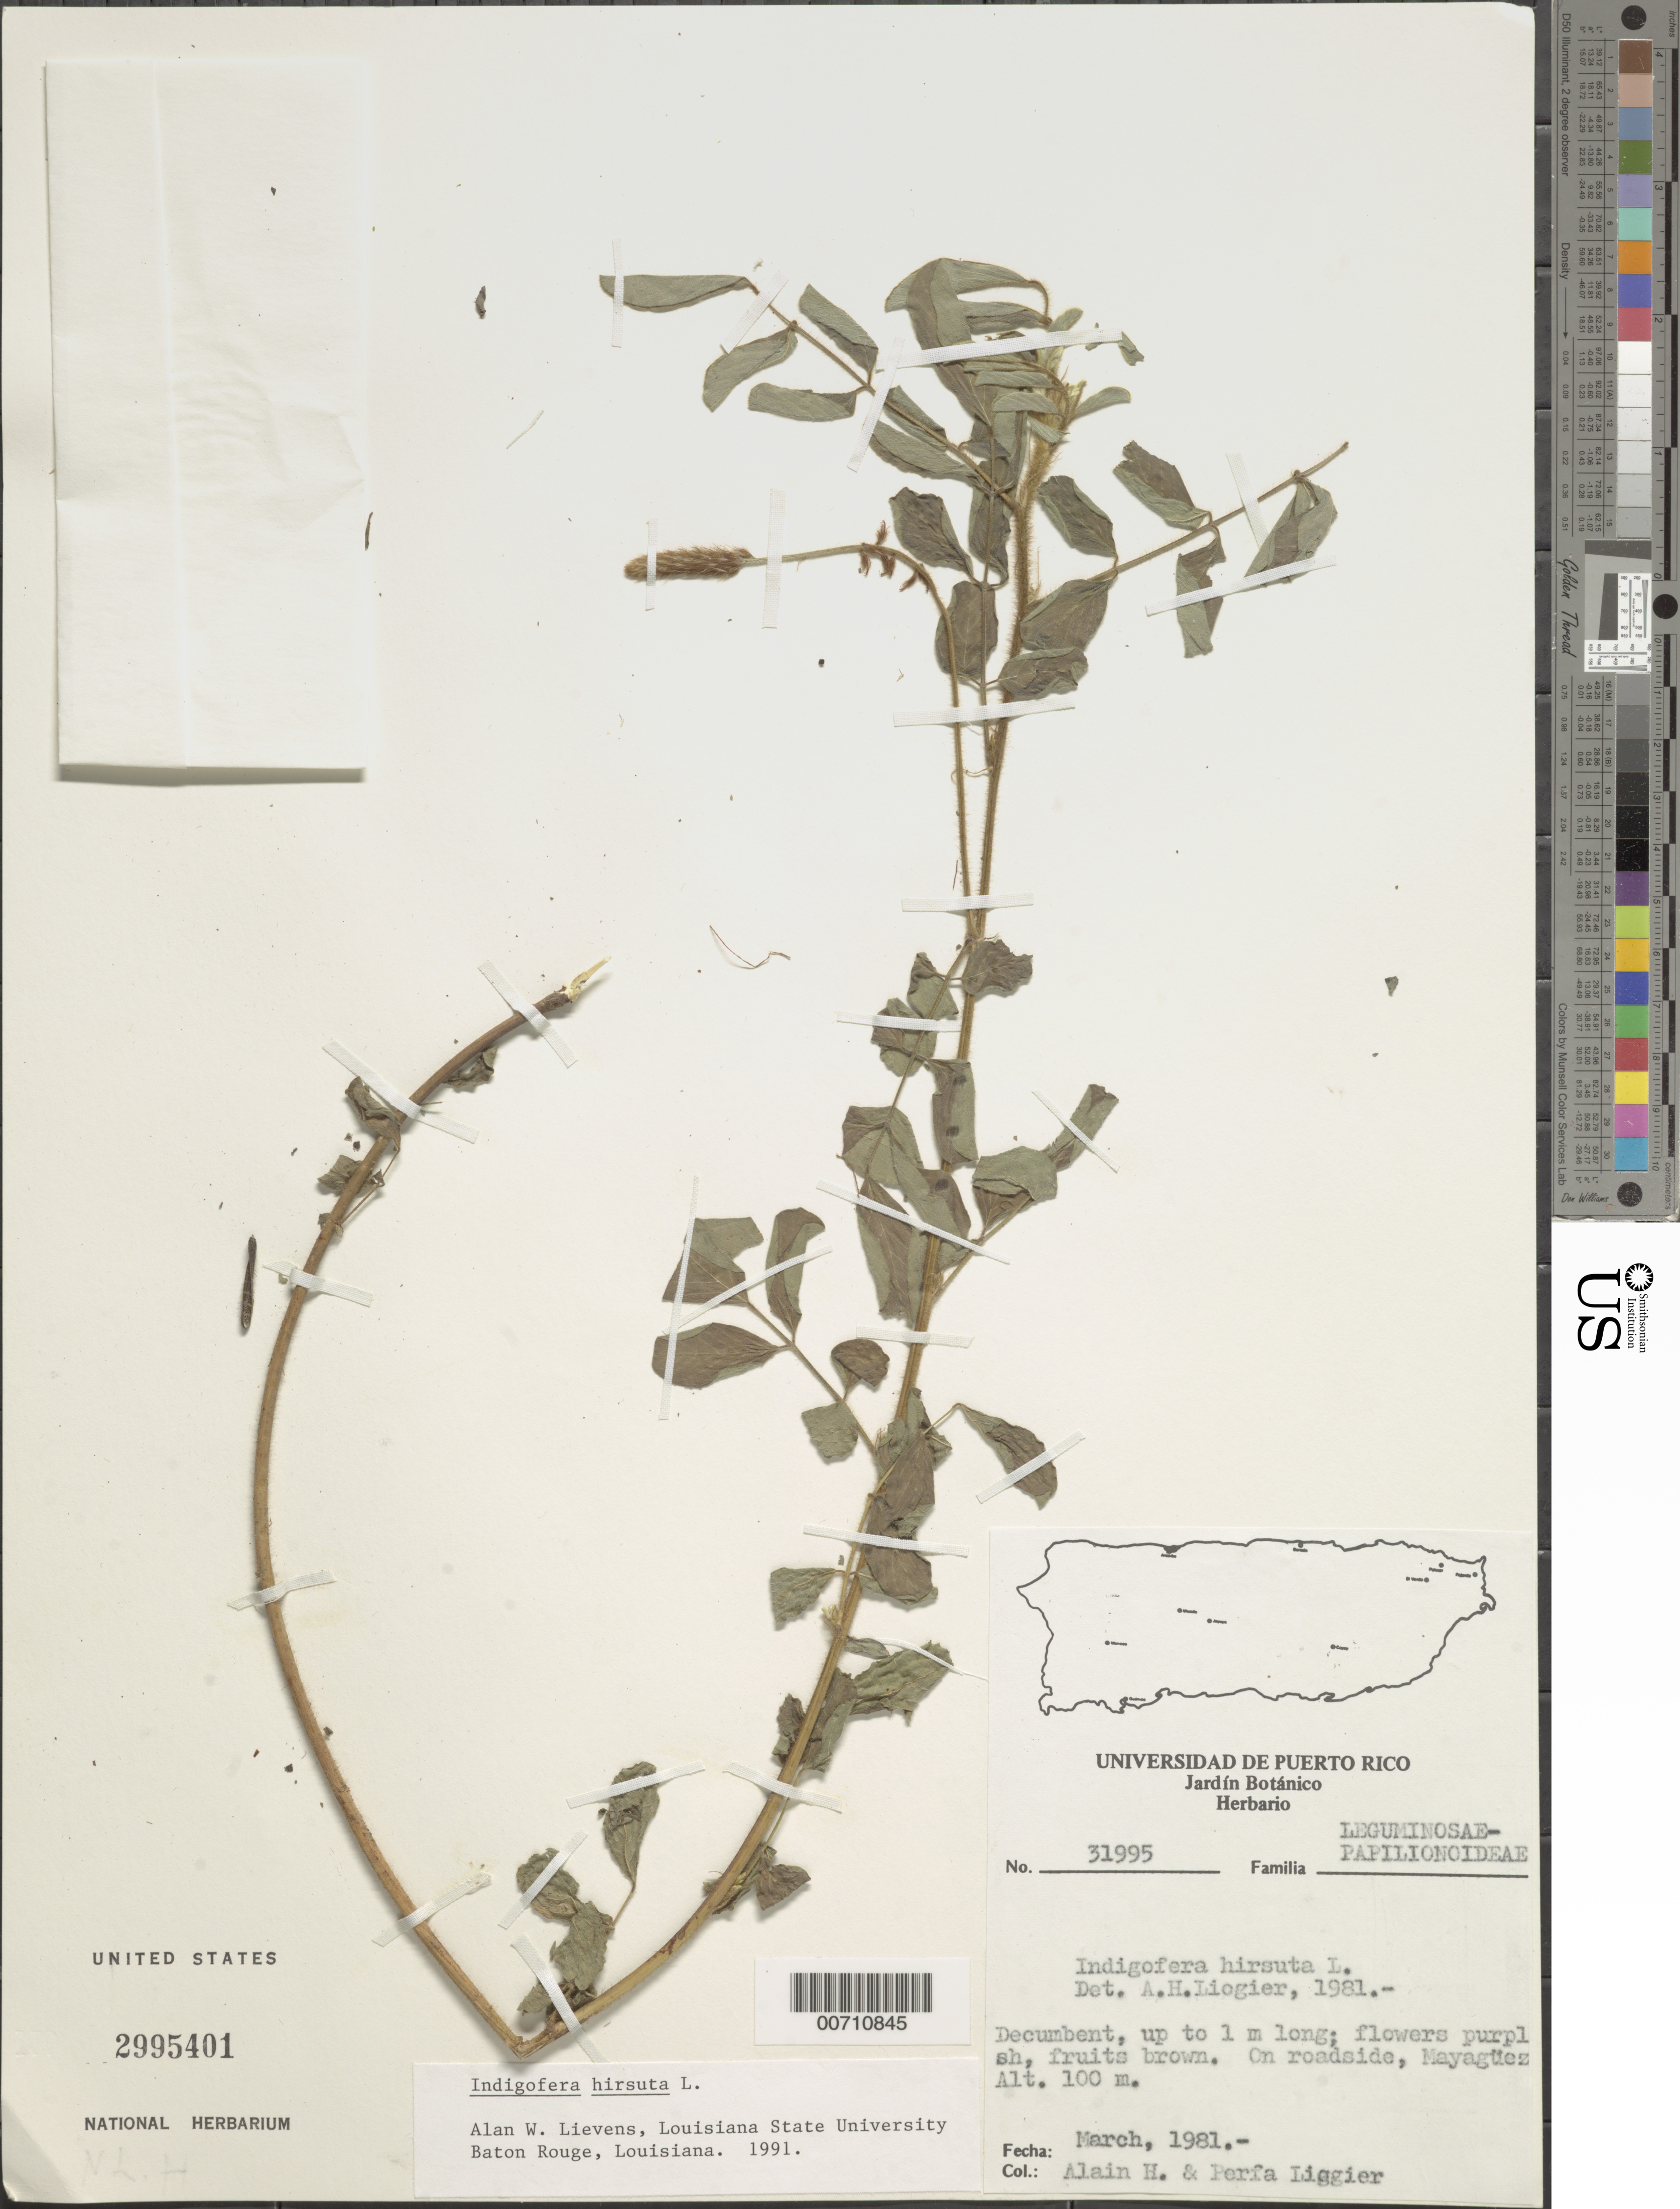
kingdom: Plantae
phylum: Tracheophyta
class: Magnoliopsida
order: Fabales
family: Fabaceae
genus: Indigofera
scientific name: Indigofera hirsuta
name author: L.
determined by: Lievens, A. W., (LSU), Louisiana State University Herbarium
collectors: A. H. Liogier & M. P. Liogier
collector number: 31995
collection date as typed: Mar 1981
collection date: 1981-03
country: Puerto Rico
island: Greater Antilles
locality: Mayaguez.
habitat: On roadside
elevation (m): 100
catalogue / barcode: US 2995401